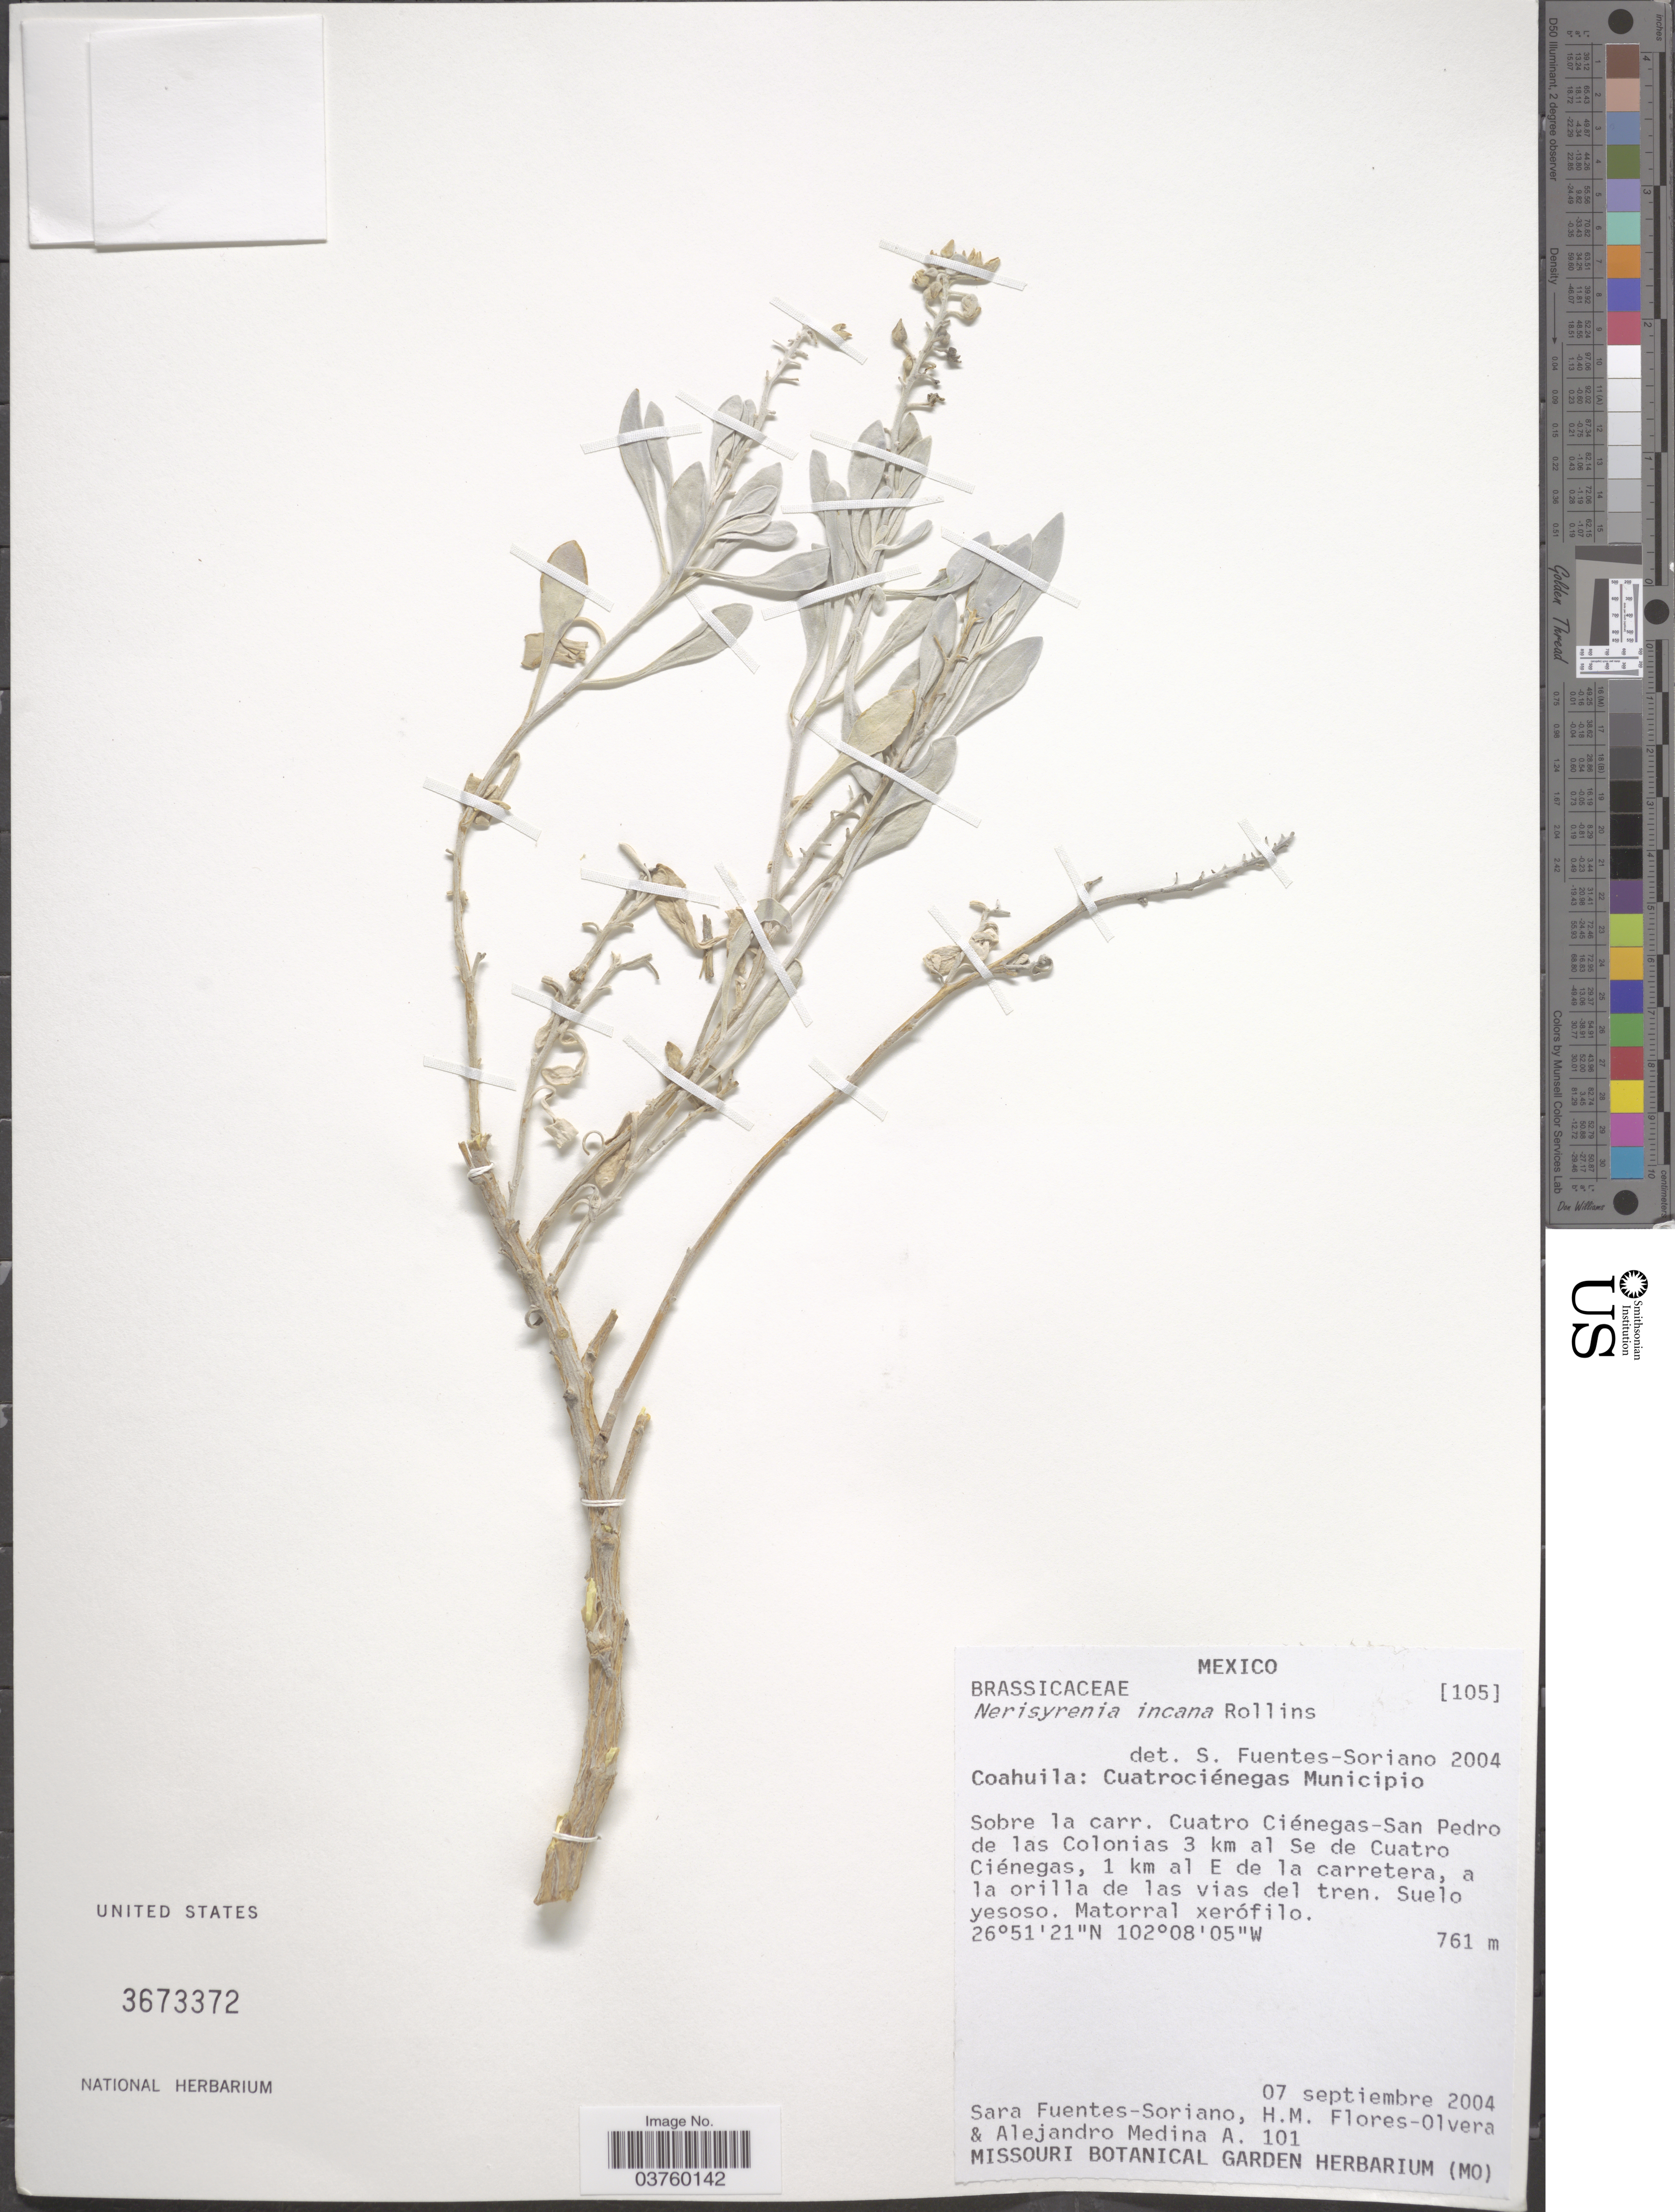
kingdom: Plantae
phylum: Tracheophyta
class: Magnoliopsida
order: Brassicales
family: Brassicaceae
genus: Nerisyrenia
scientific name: Nerisyrenia incana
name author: Rollins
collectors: S. Fuentes-Soriano, H. Flores Olvera & A. Medina A.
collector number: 101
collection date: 2004-09-07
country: Mexico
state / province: Coahuila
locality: Cuatrociénegas Municipio. Sobre la carr. Cuatro Ciénegas-San Pedro de las Colonias 3 km al Se de Cuatro Ciénegas, 1 km al E de la carretera.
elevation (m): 761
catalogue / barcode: US 3673372